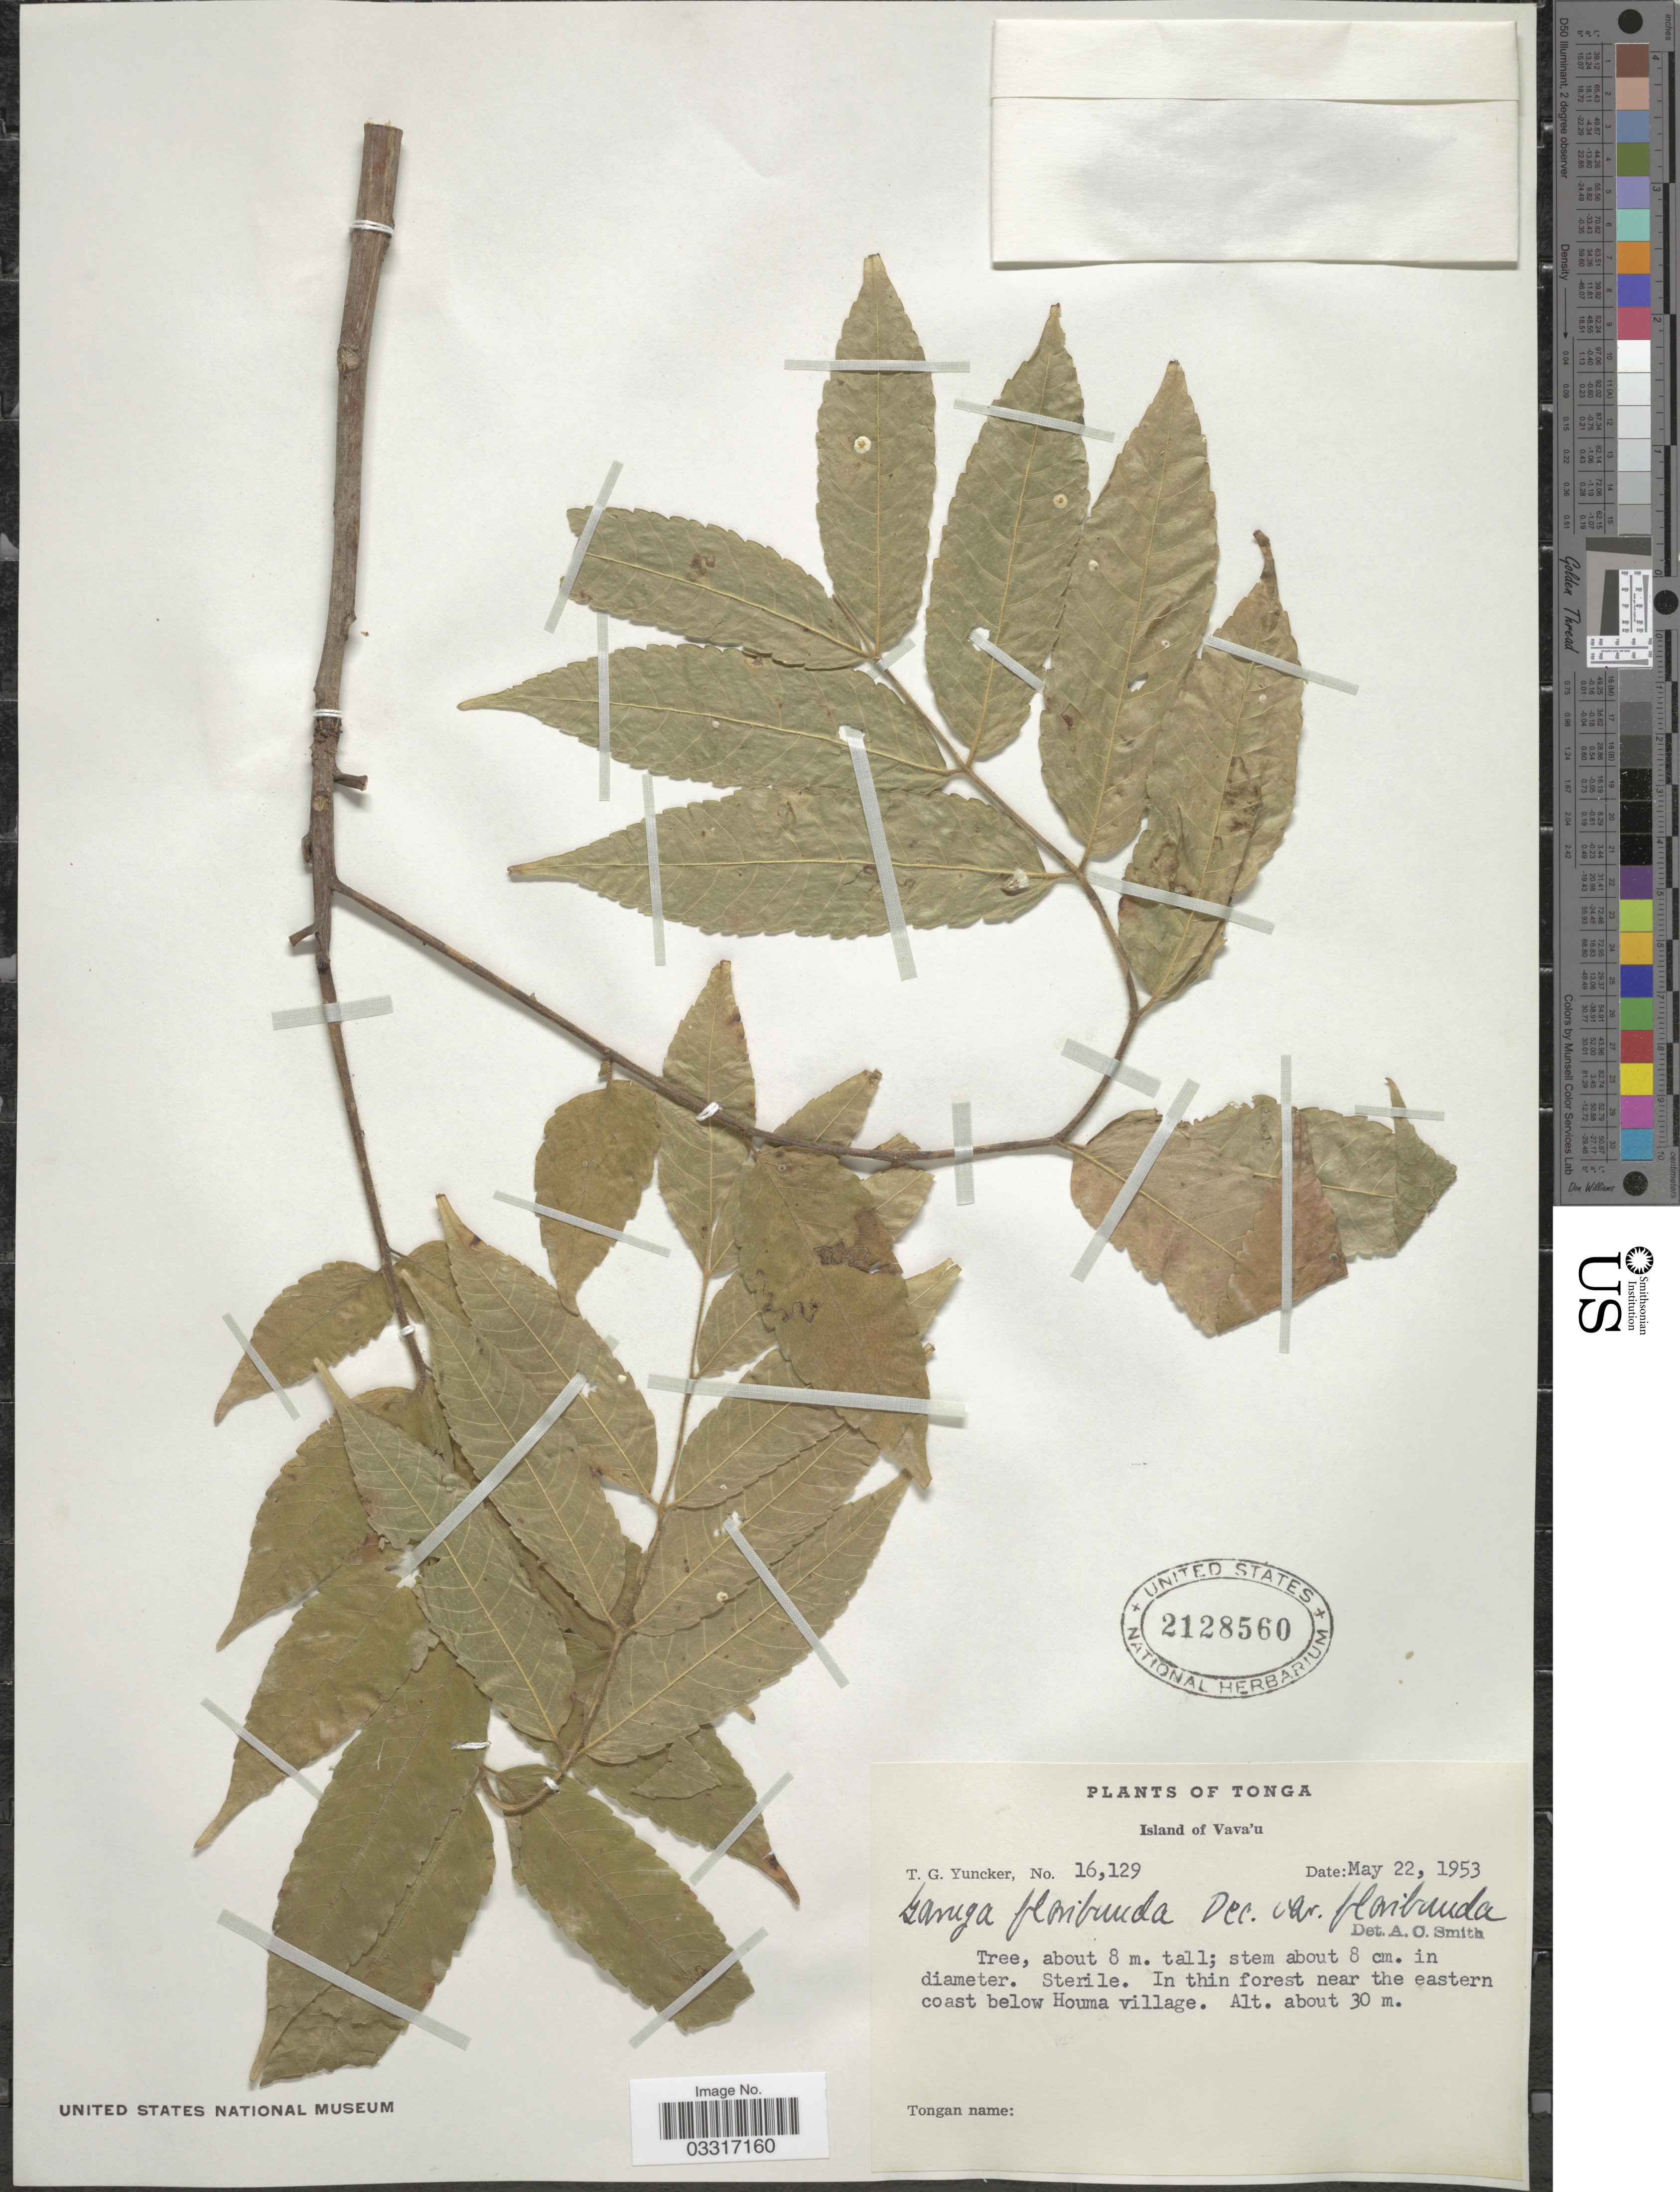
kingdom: Plantae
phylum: Tracheophyta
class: Magnoliopsida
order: Sapindales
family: Burseraceae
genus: Garuga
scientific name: Garuga floribunda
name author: Decne.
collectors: T. G. Yuncker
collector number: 16129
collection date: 1953-05-22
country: Tonga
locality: Island of Vava'u. In thin forest near the eastern coast below Houma village.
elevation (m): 30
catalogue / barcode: US 2128560